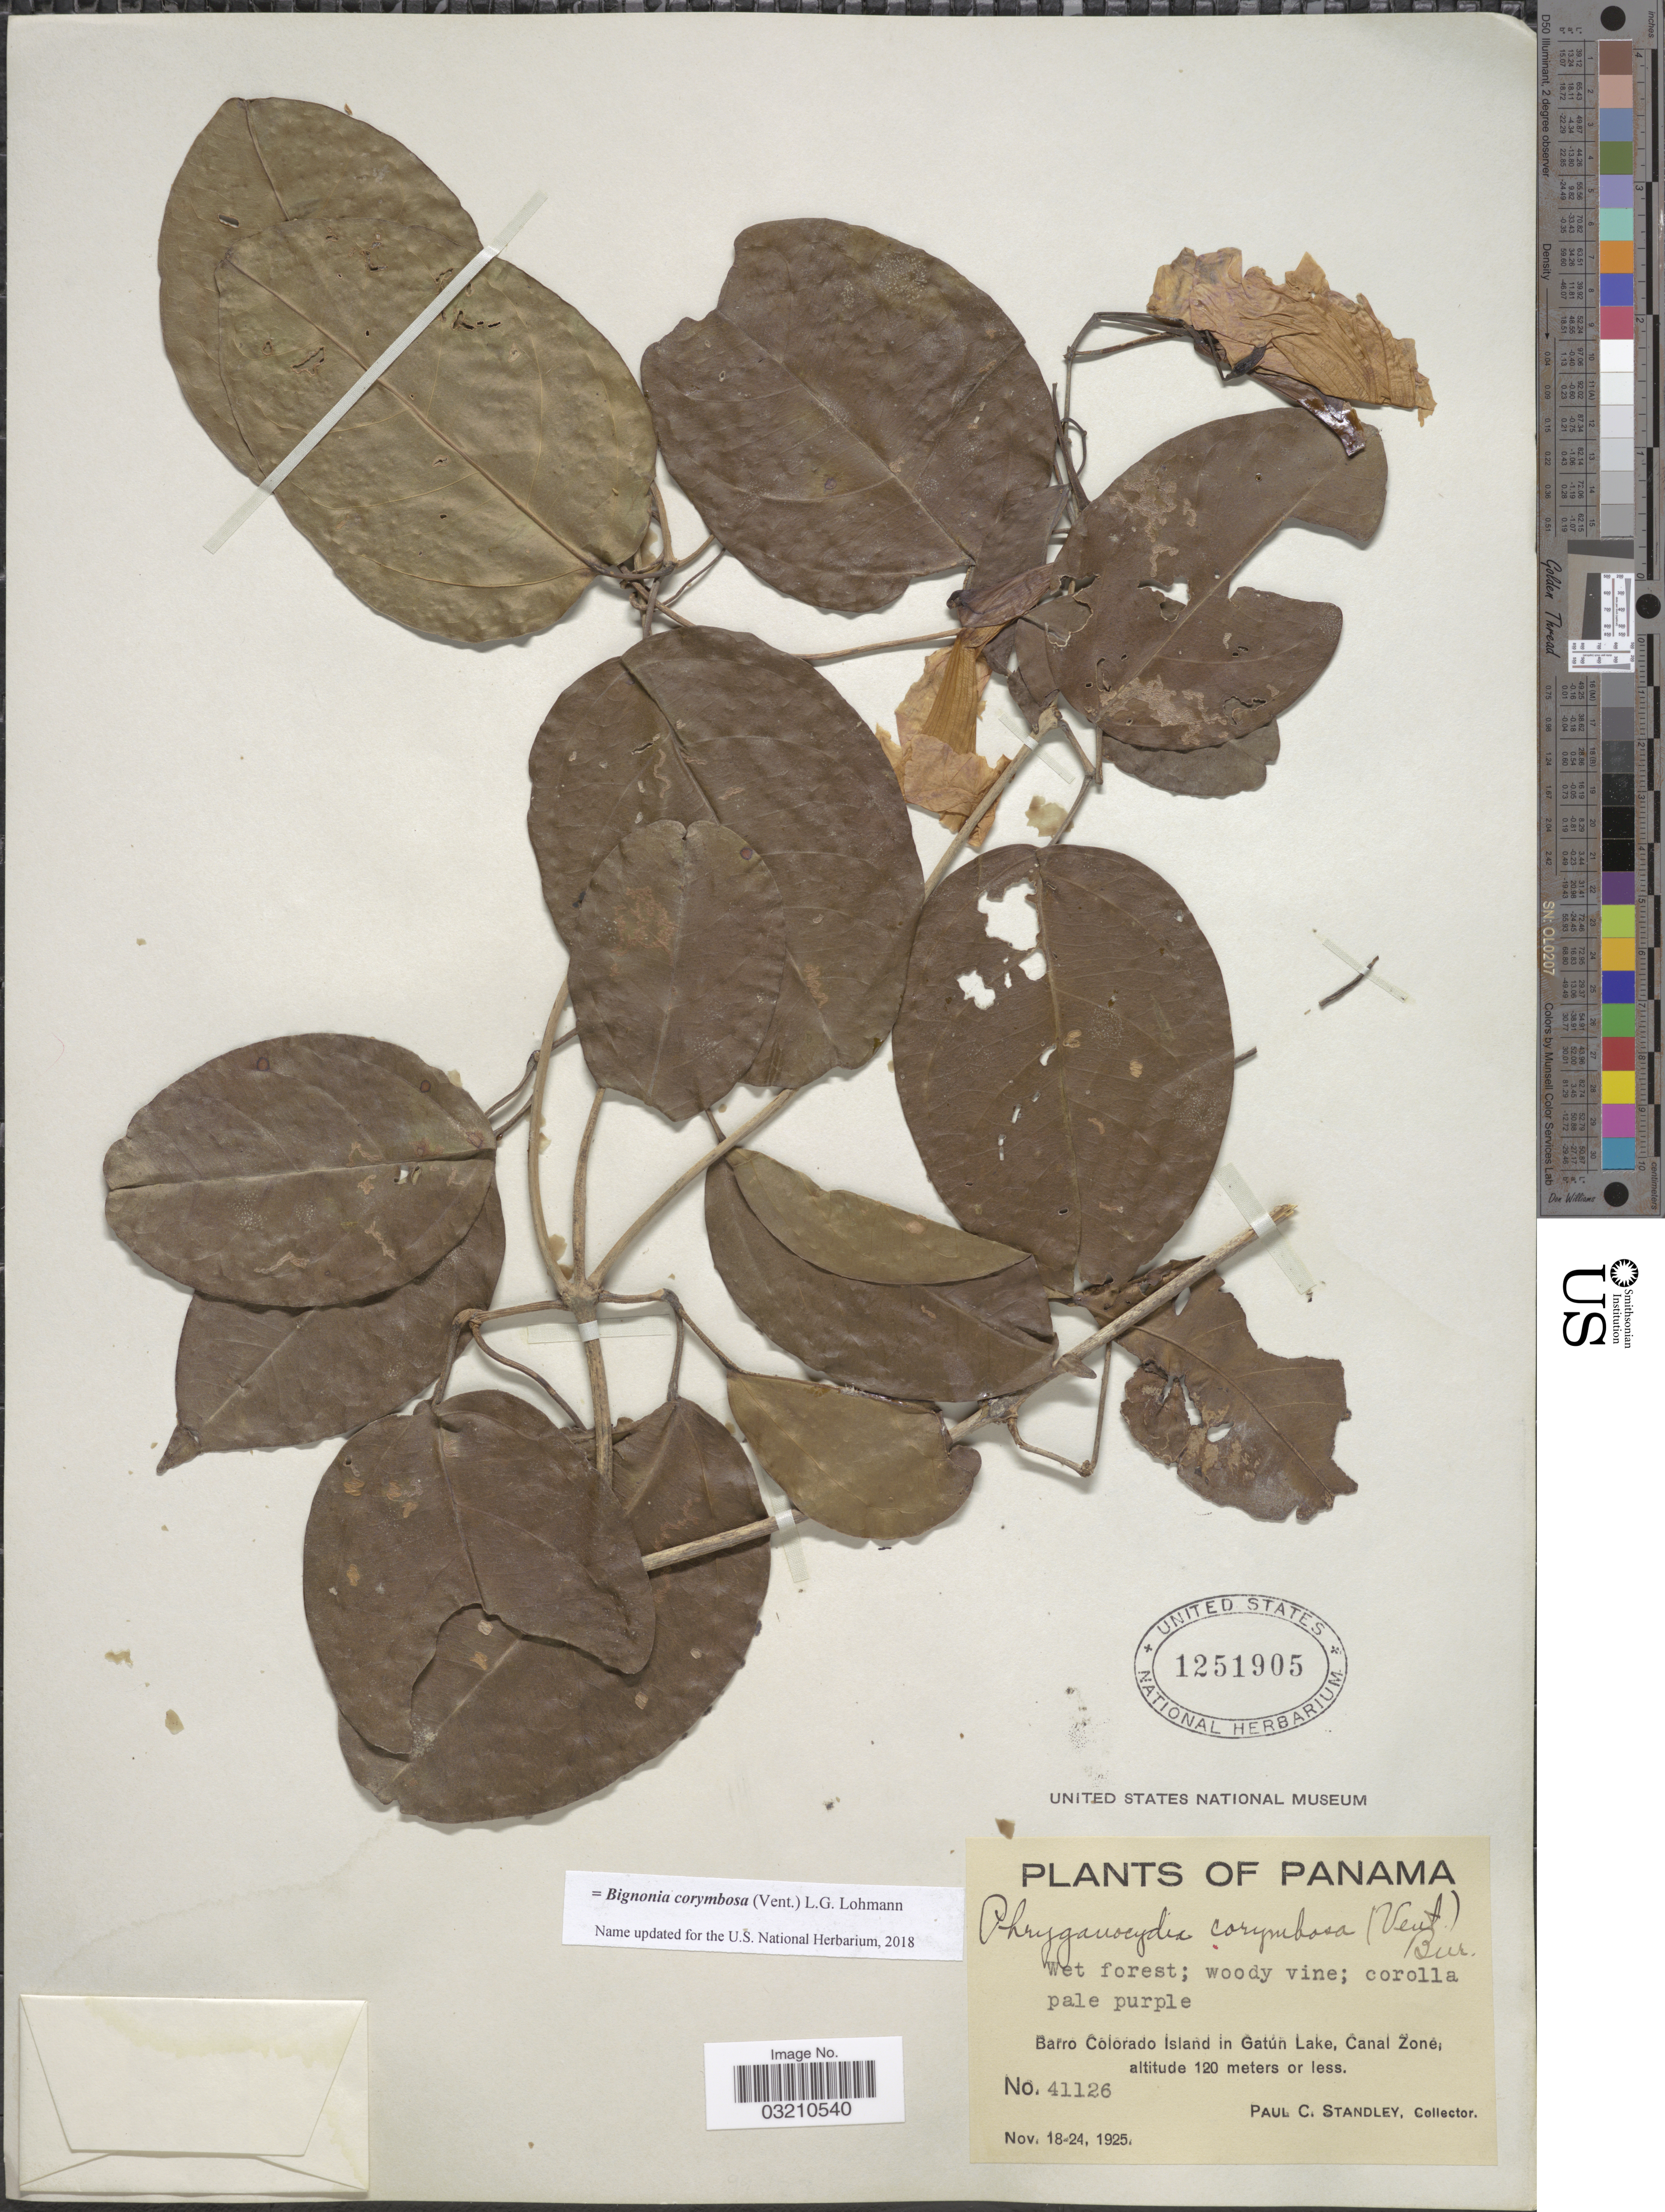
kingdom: Plantae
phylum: Tracheophyta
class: Magnoliopsida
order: Lamiales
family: Bignoniaceae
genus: Bignonia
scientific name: Bignonia corymbosa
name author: (Vent.) L.G. Lohmann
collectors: P. C. Standley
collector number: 41126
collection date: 1925-11-18/1925-11-24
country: Panama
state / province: Panamá Oeste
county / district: Canal Zone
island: Barro Colorado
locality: Barro Colorado Island in Gatún Lake, Canal Zone,.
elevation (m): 120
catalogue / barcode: US 1251905